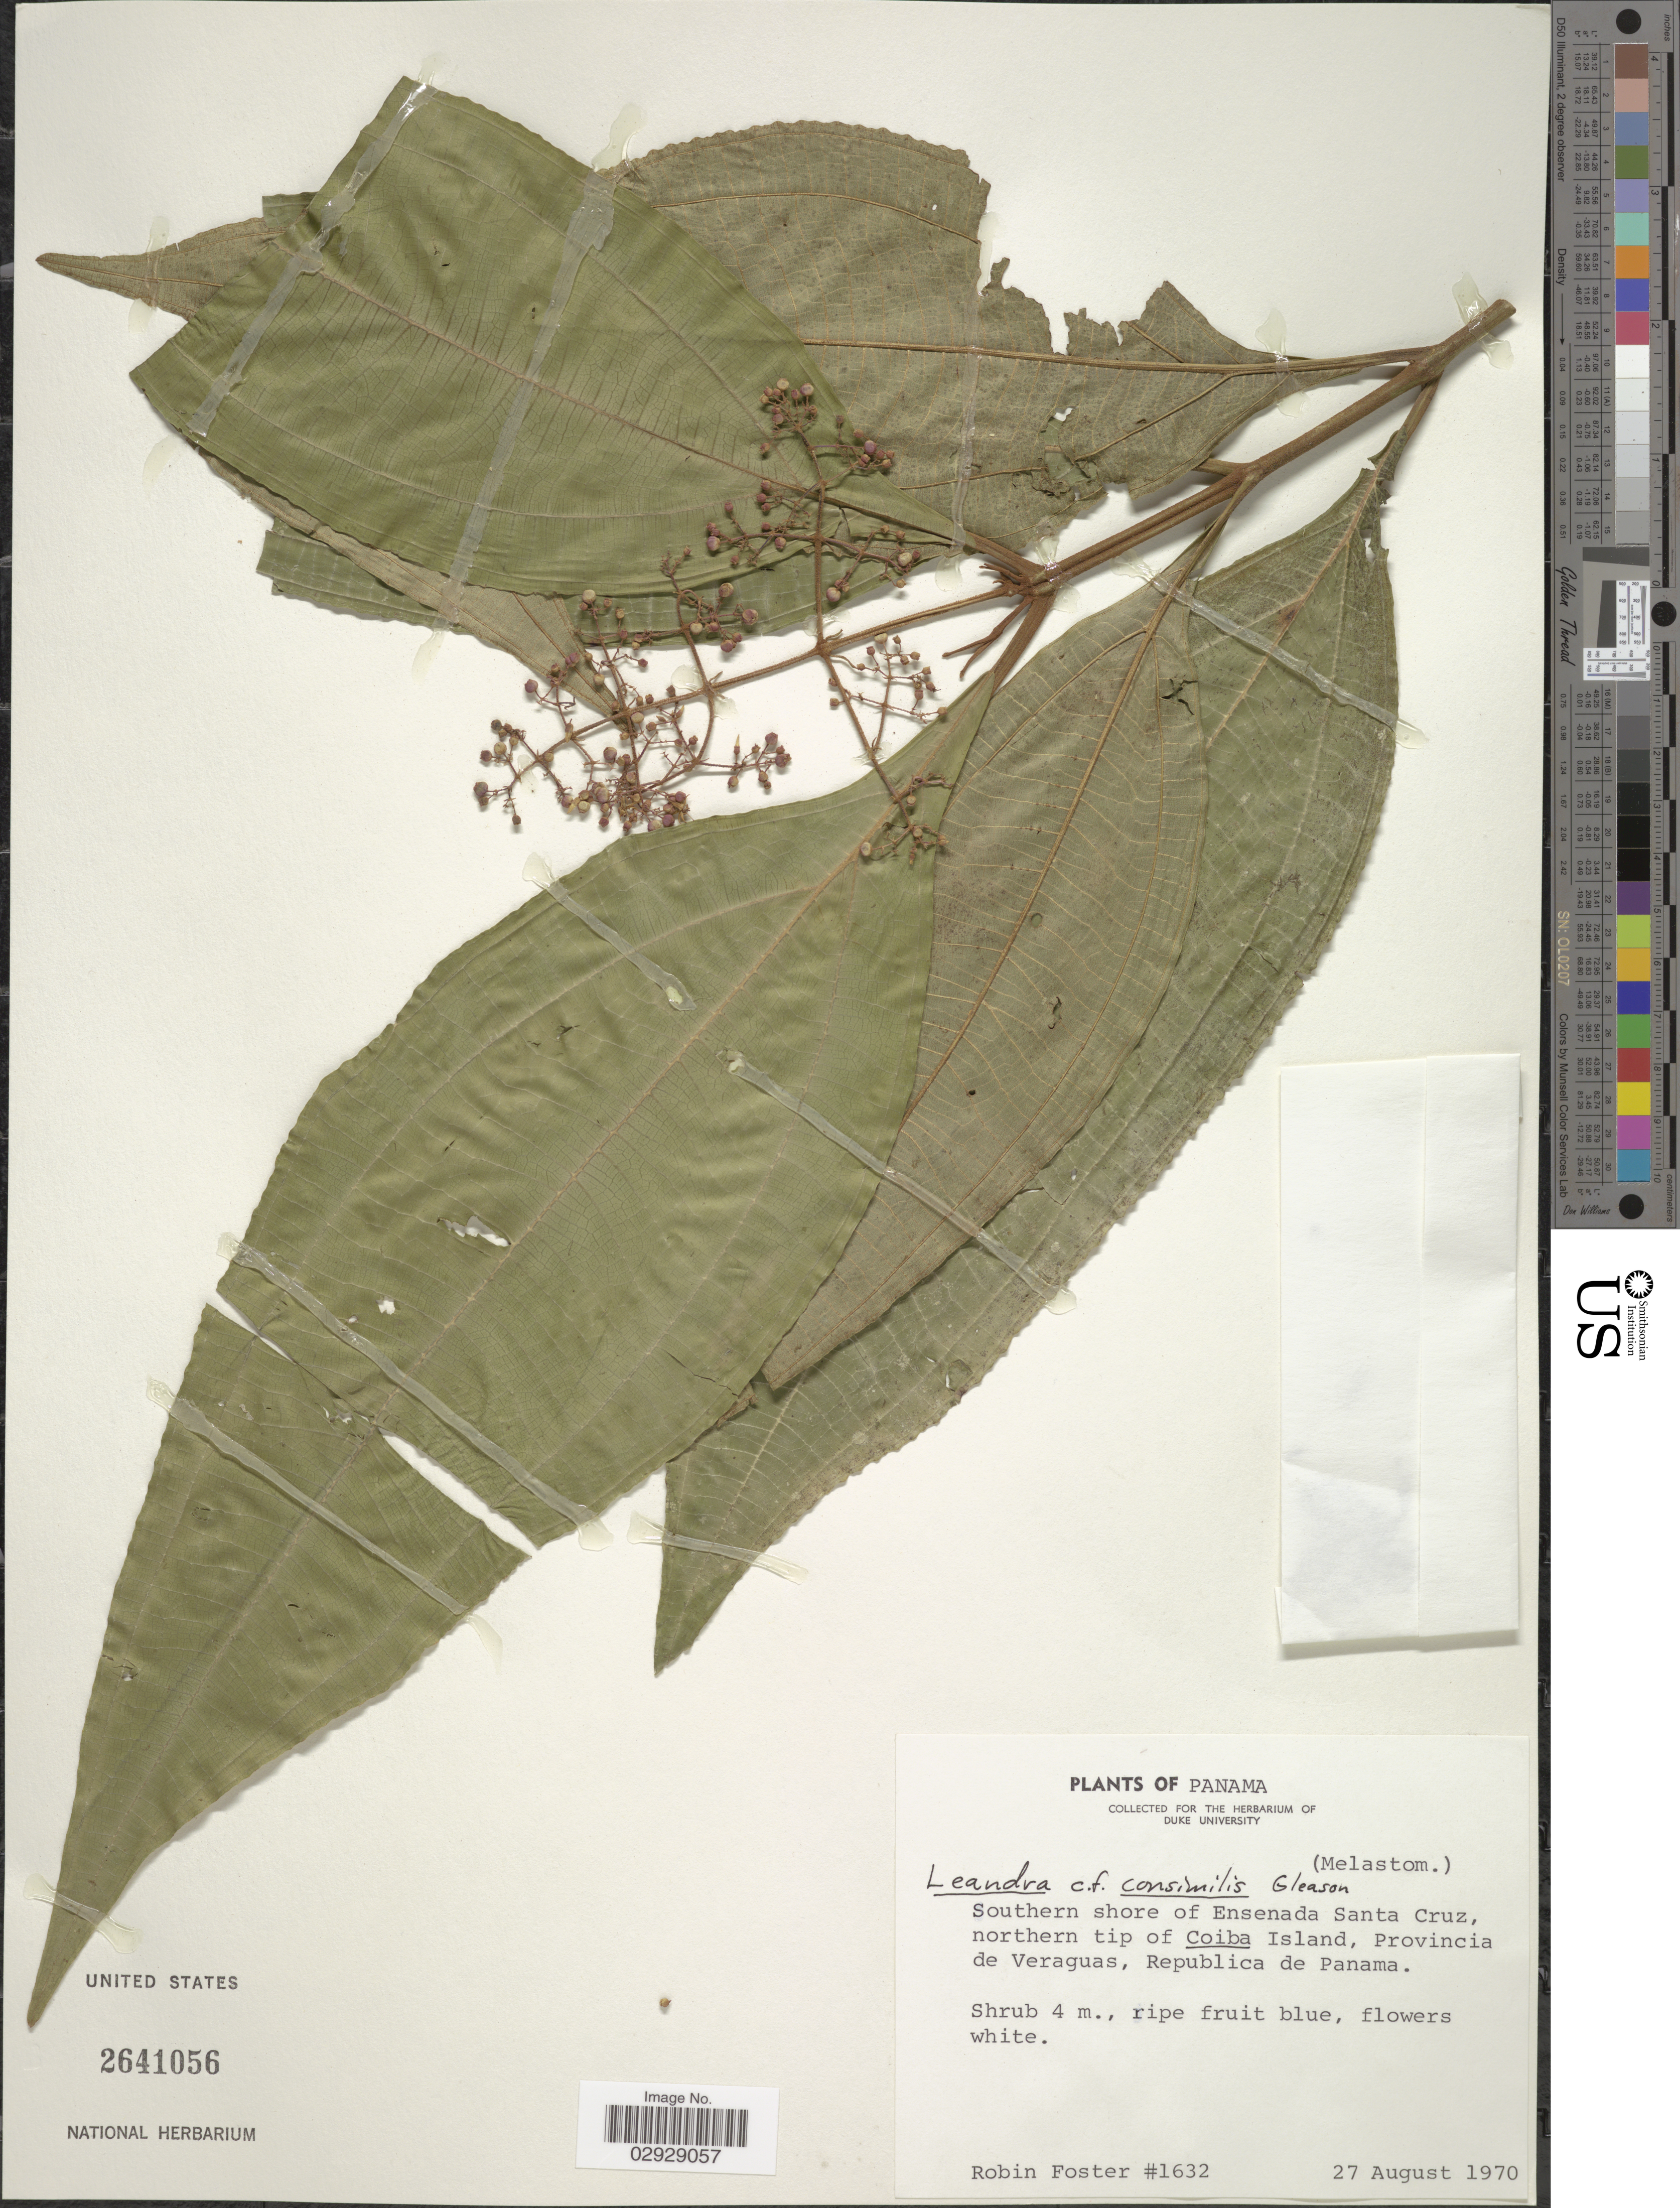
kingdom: Plantae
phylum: Tracheophyta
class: Magnoliopsida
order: Myrtales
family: Melastomataceae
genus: Leandra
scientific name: Leandra consimilis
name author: Gleason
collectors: R. B. Foster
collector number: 1632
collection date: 1970-08-27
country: Panama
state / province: Veraguas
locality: Southern shore of Ensenada Santa Cruz, northern tip of Coiba Island.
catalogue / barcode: US 2641056